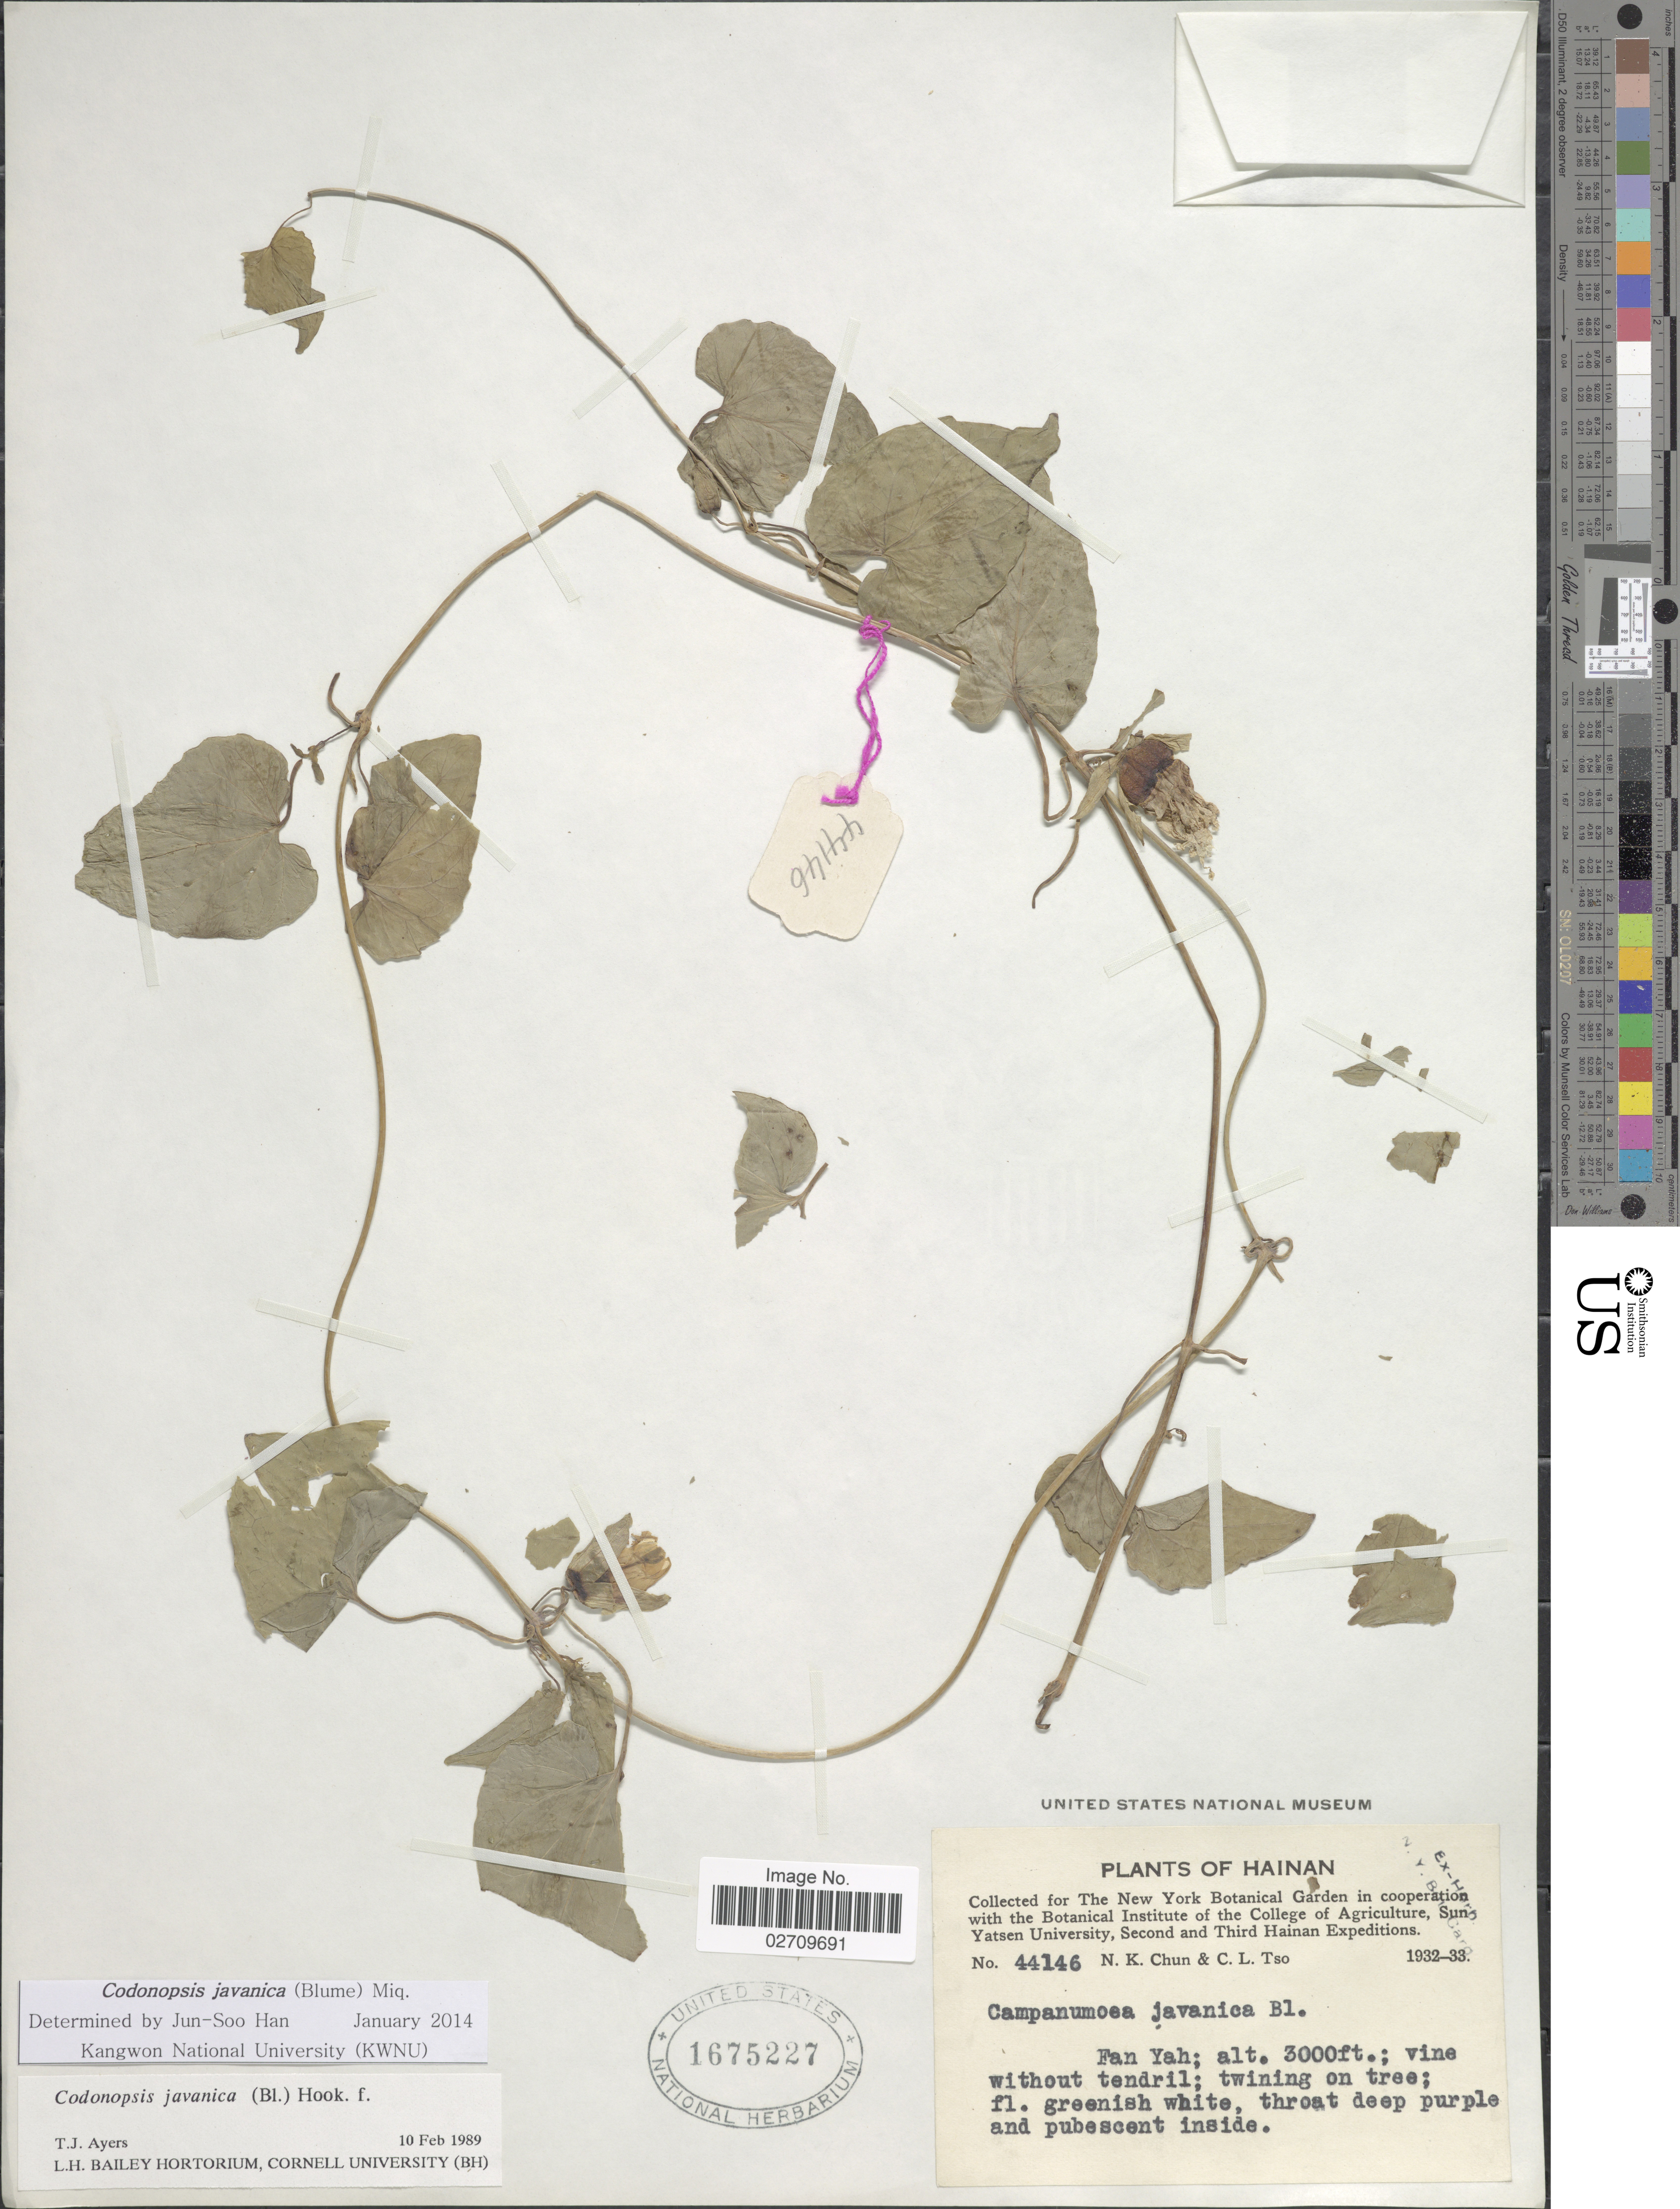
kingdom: Plantae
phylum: Tracheophyta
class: Magnoliopsida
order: Asterales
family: Campanulaceae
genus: Codonopsis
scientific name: Codonopsis javanica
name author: (Blume) Hook. f. & Thomson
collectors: N. K. Chun & C. Tso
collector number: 44146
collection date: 1932/1933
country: China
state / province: Hainan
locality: Fan Yah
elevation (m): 914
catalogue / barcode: US 1675227